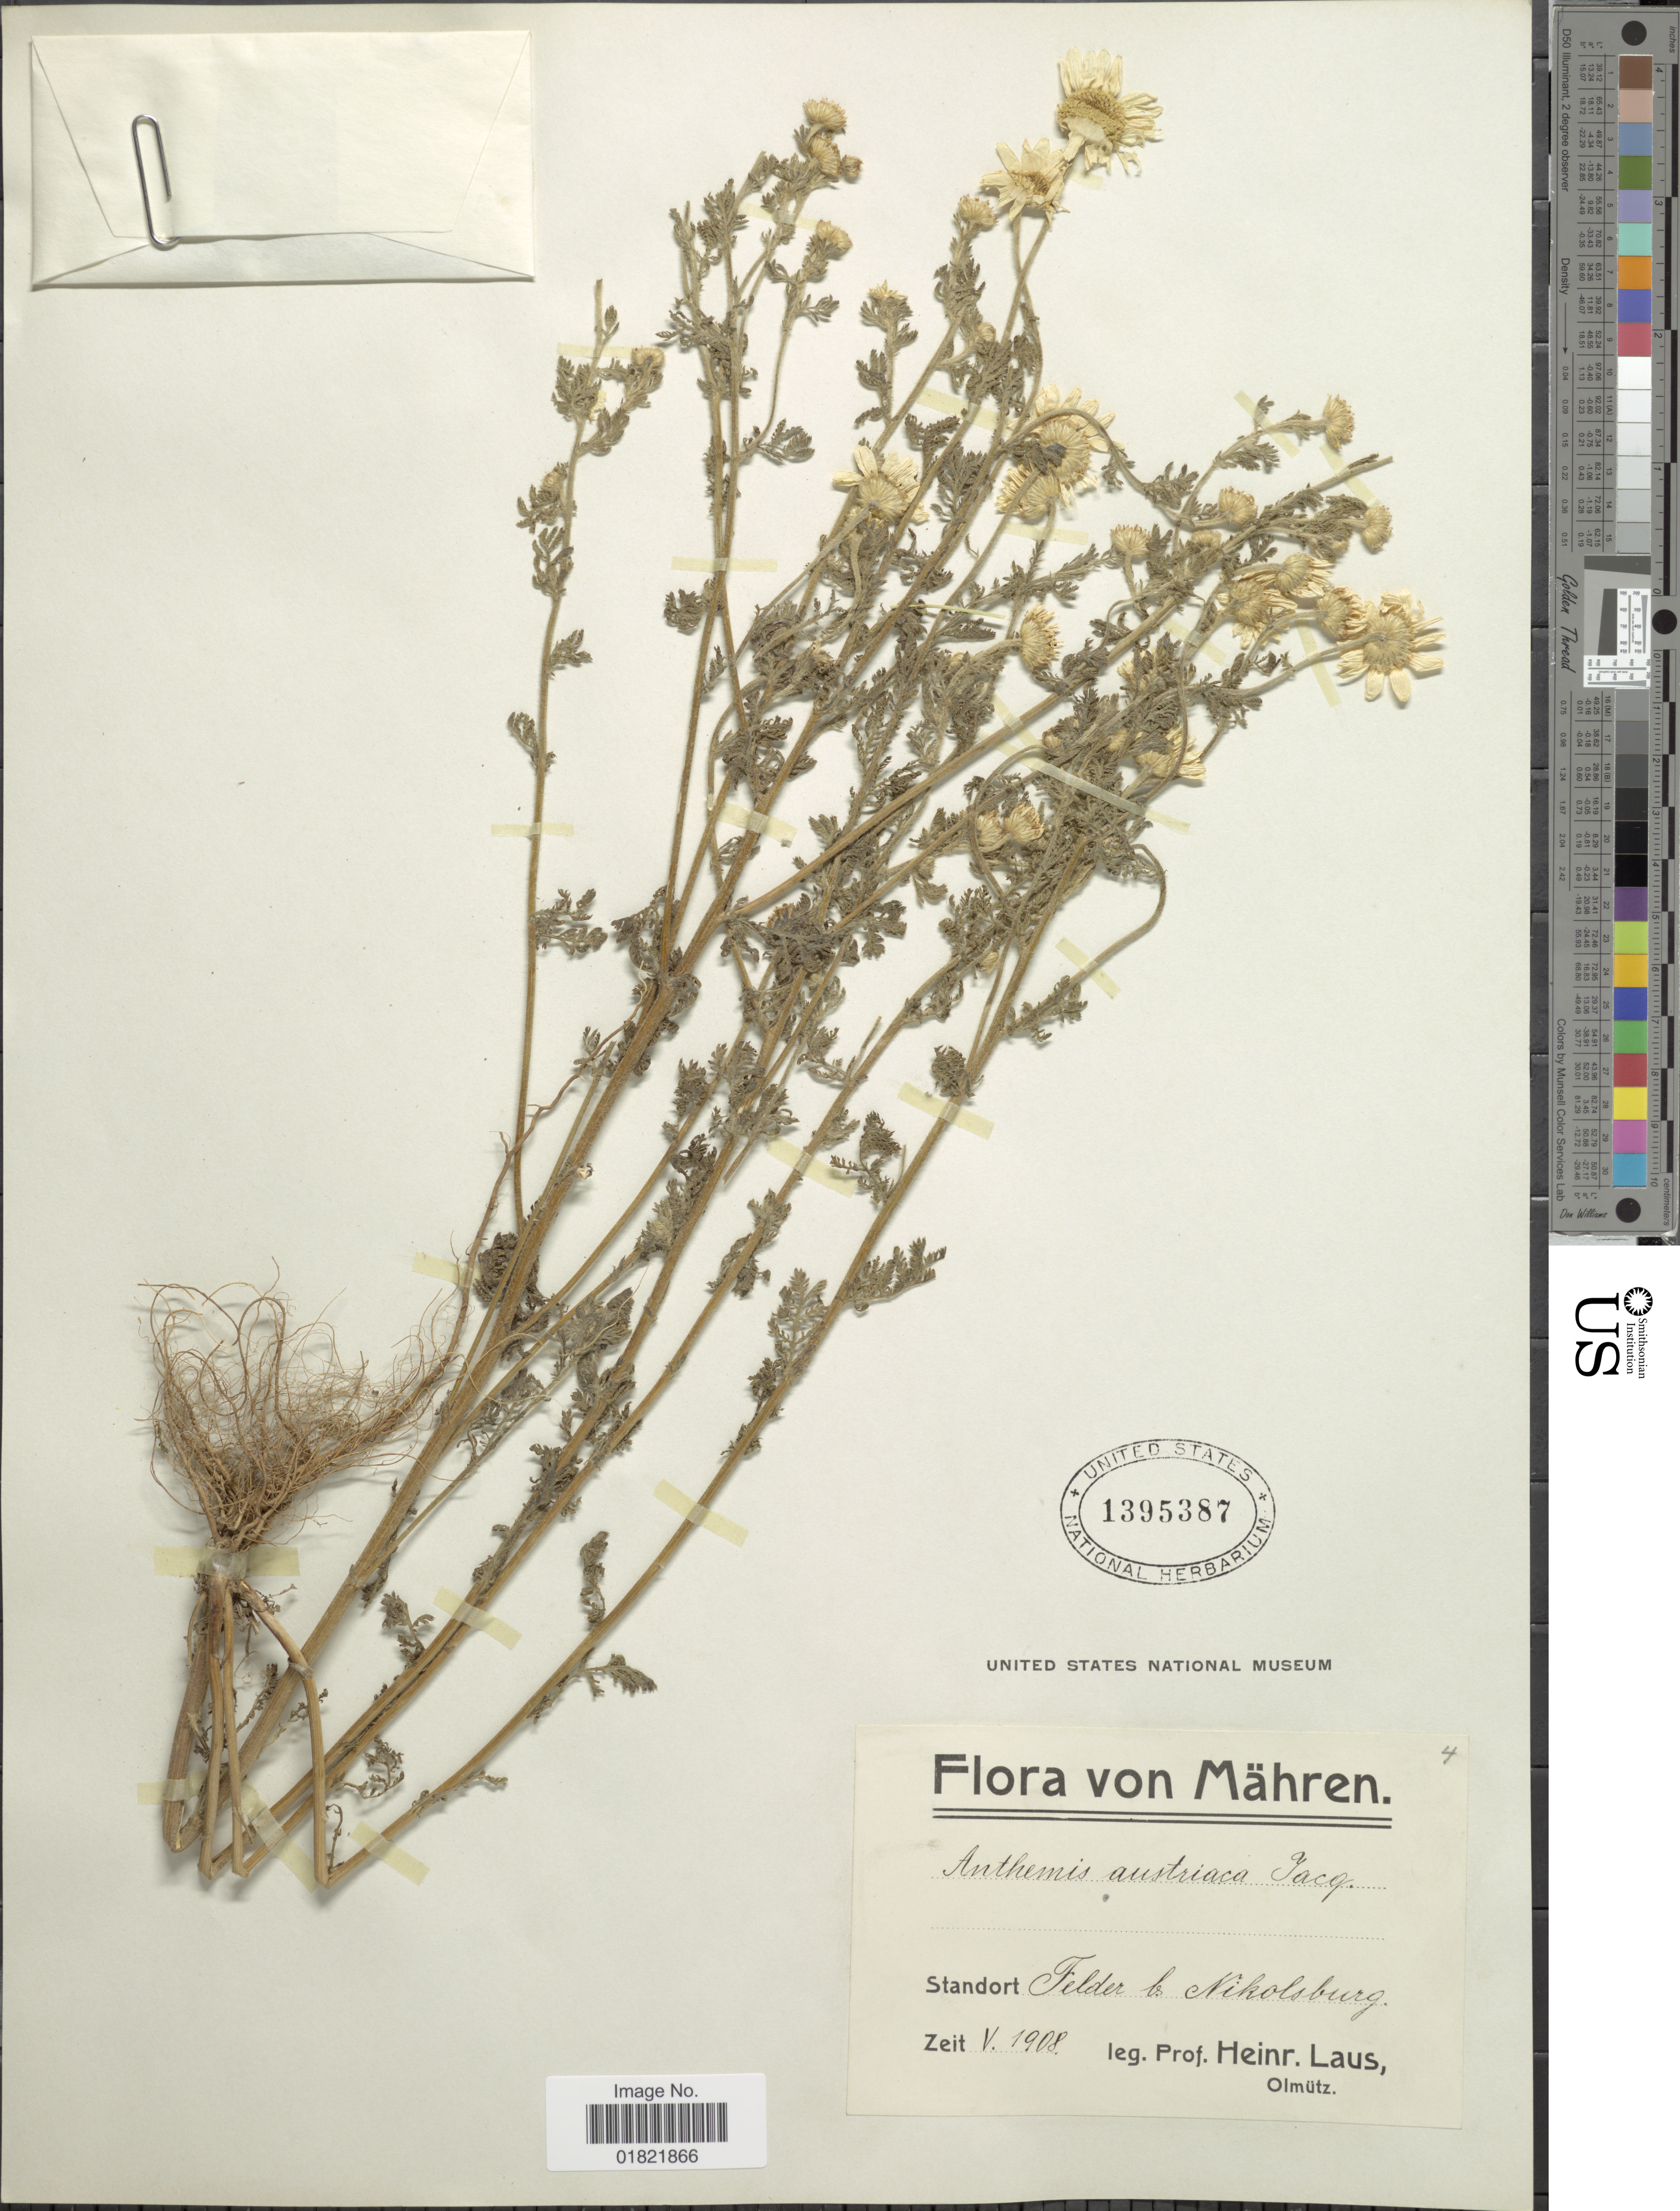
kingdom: Plantae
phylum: Tracheophyta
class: Magnoliopsida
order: Asterales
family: Asteraceae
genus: Anthemis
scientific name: Anthemis austriaca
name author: Jacq.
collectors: H. Laus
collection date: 1908-04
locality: Mahren, Felder b Nikolsburg [interpreted]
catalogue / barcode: US 1395387